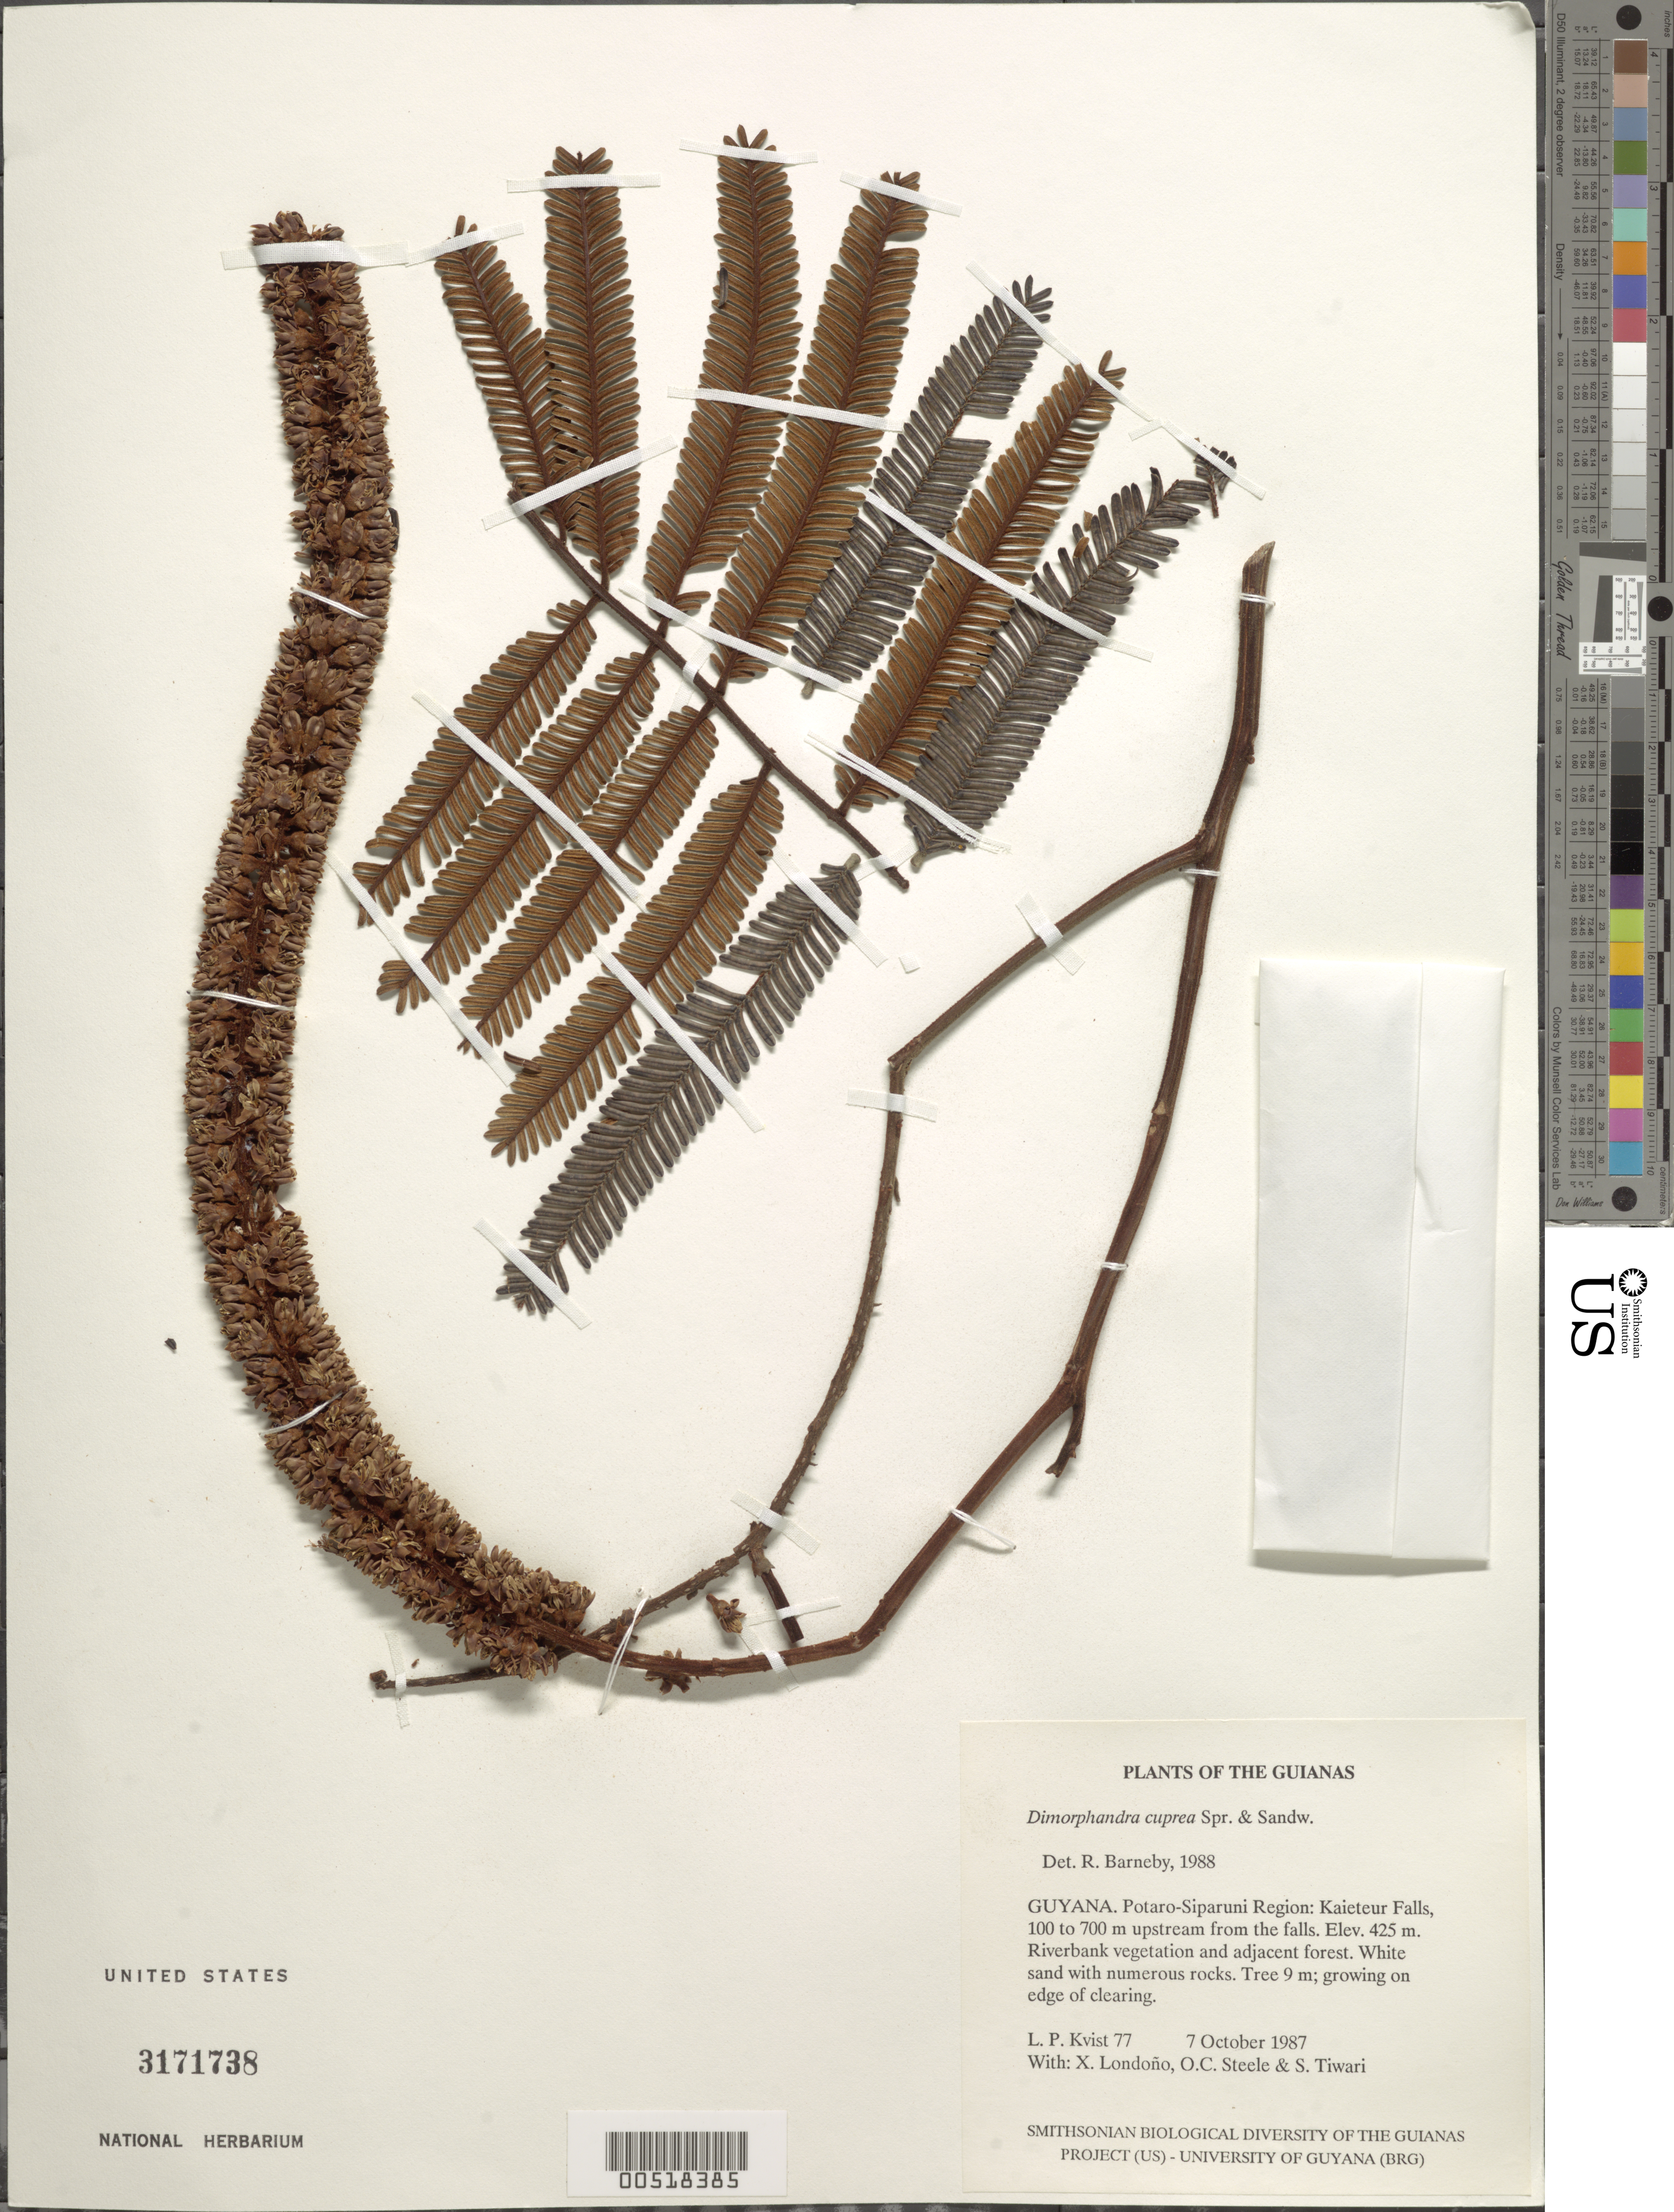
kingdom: Plantae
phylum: Tracheophyta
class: Magnoliopsida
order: Fabales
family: Fabaceae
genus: Dimorphandra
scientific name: Dimorphandra cuprea subsp. cuprea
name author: Sprague & Sandwith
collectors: L. P. Kvist, X. Londoño, O. C. Steele & S. Tiwari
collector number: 77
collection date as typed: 7 October 1987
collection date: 1987-10-07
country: Guyana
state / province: Potaro-Siparuni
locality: Kaieteur Falls, 100 to 700 m upstream from the falls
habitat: Riverbank vegetation and adjacent forest. White sand with numerous rocks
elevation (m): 425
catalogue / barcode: US 3171738